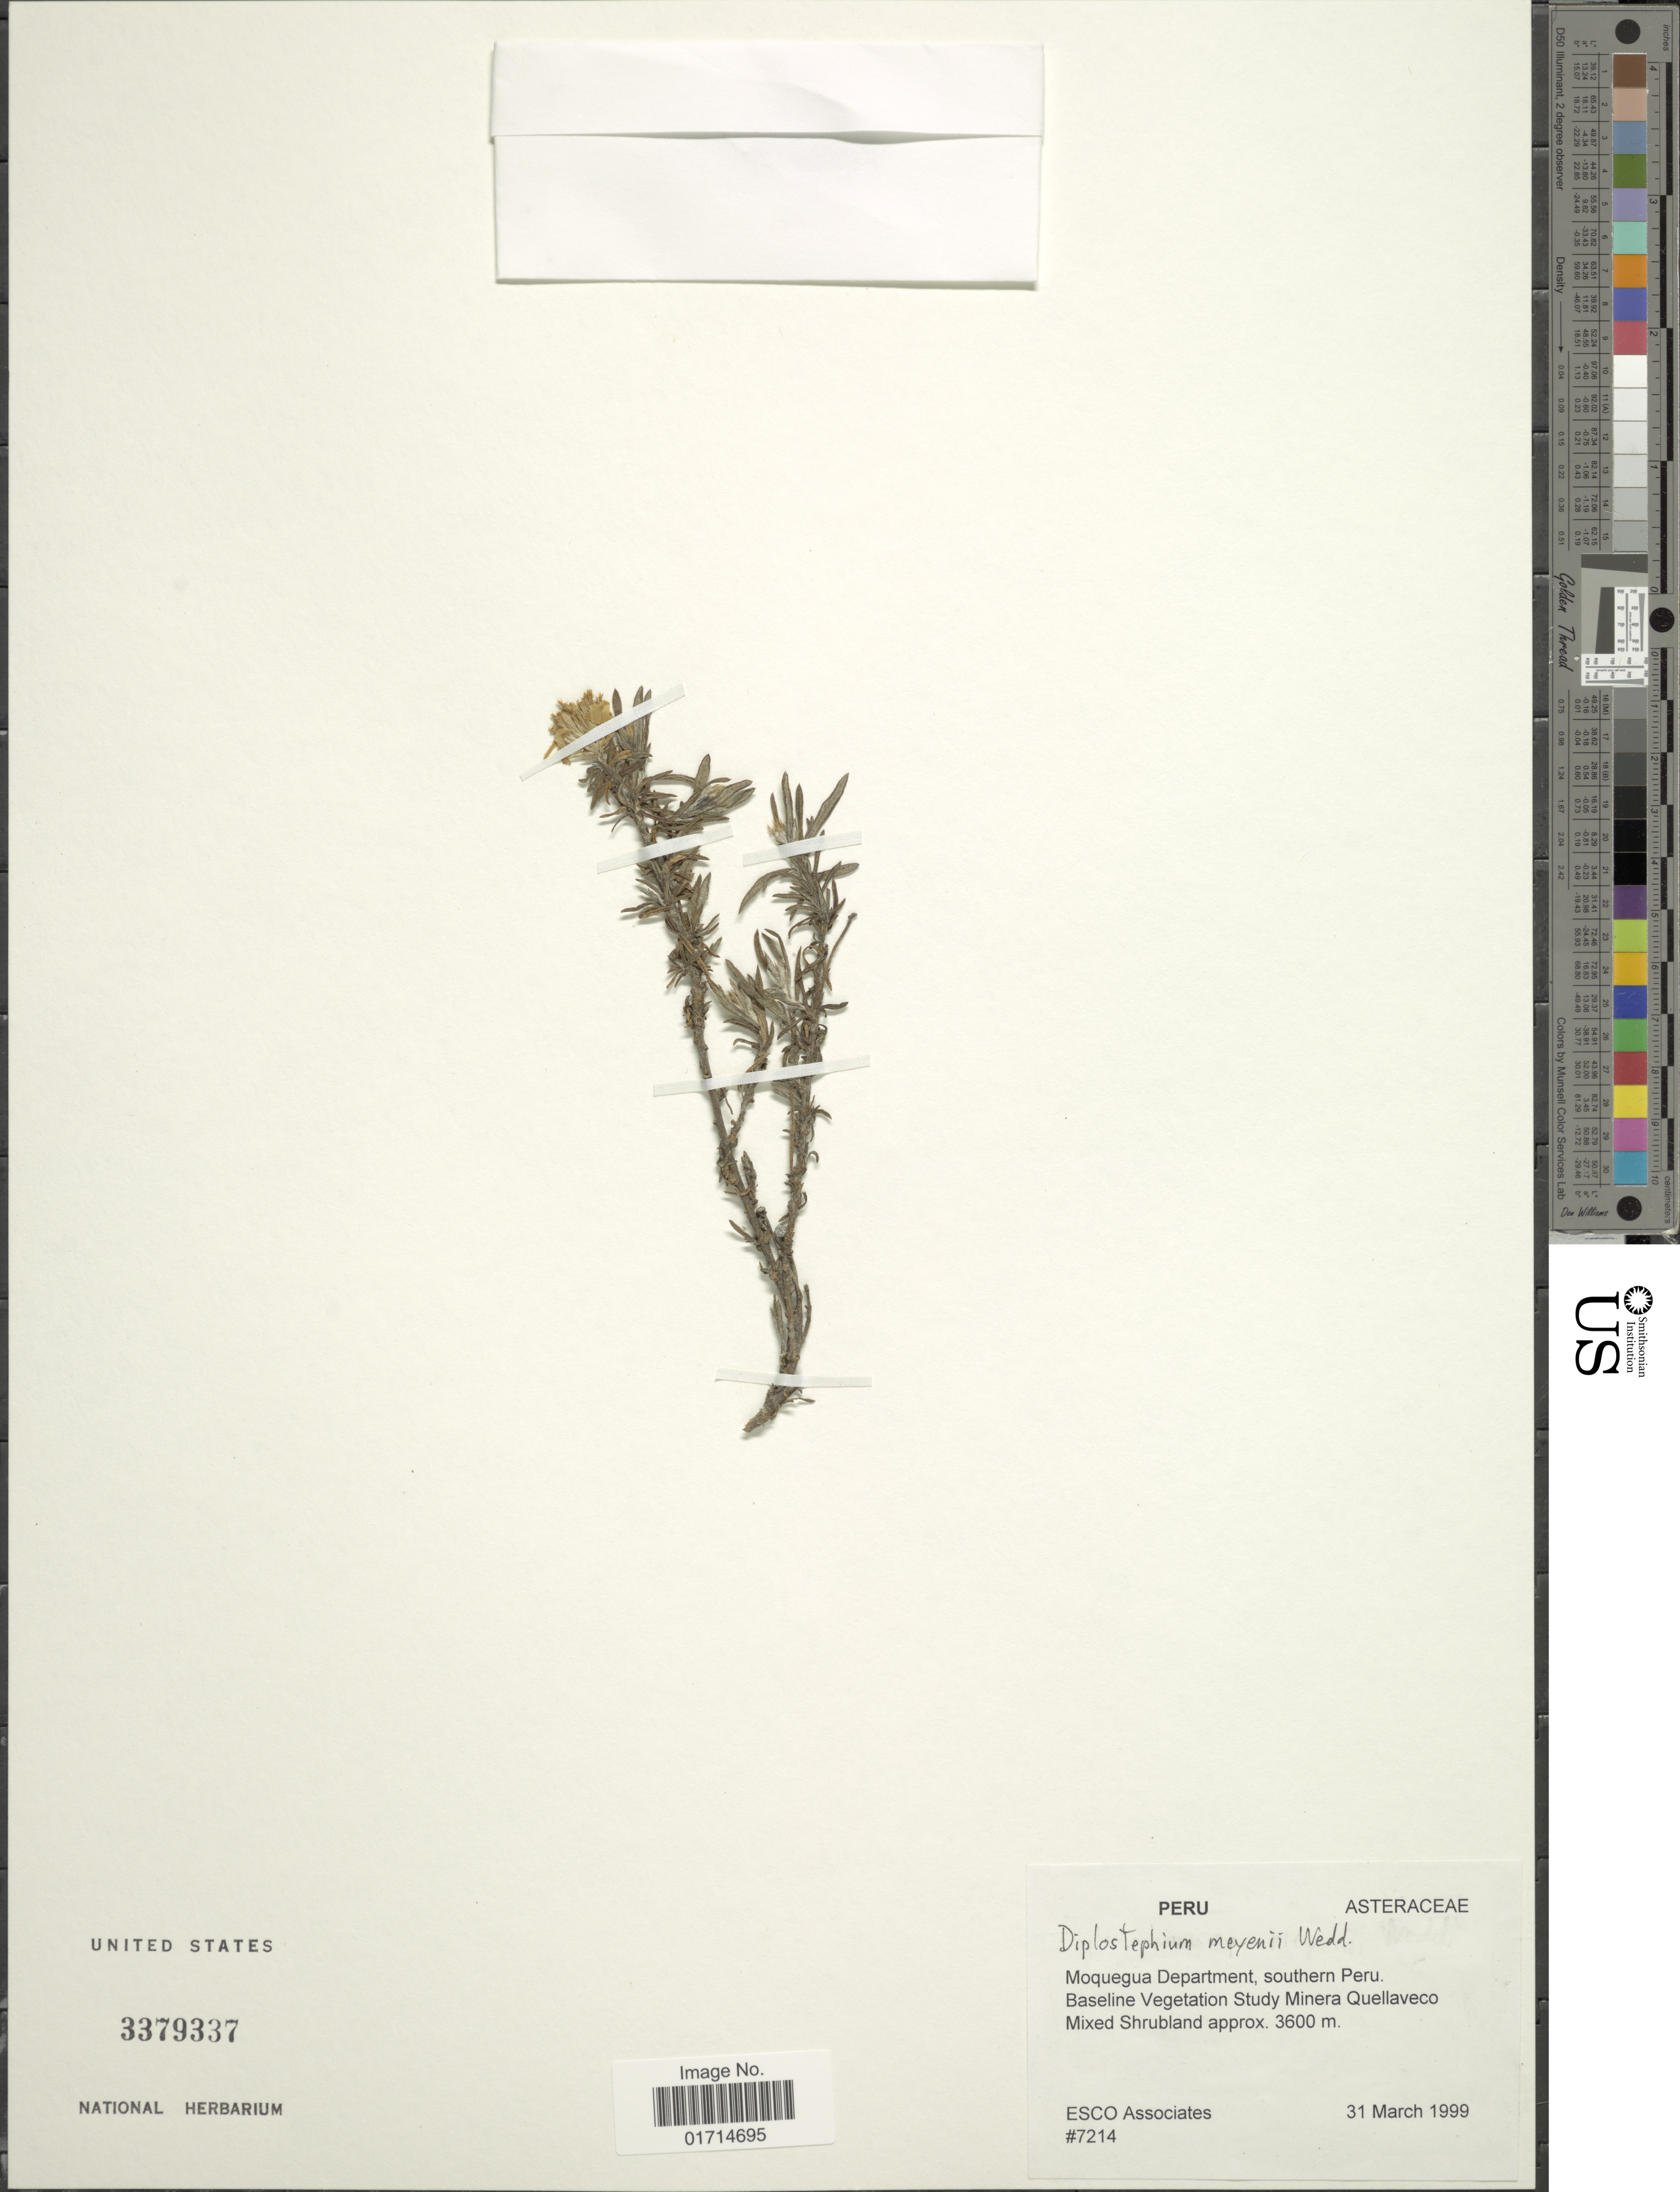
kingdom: Plantae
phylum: Tracheophyta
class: Magnoliopsida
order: Asterales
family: Asteraceae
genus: Diplostephium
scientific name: Diplostephium meyenii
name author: (Sch. Bip. ex Wedd.) S.F. Blake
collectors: ESCO Associates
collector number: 7214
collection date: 1999-03-31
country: Peru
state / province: Moquegua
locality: Moquegua Department, southern Peru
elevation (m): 3600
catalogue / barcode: US 3379337